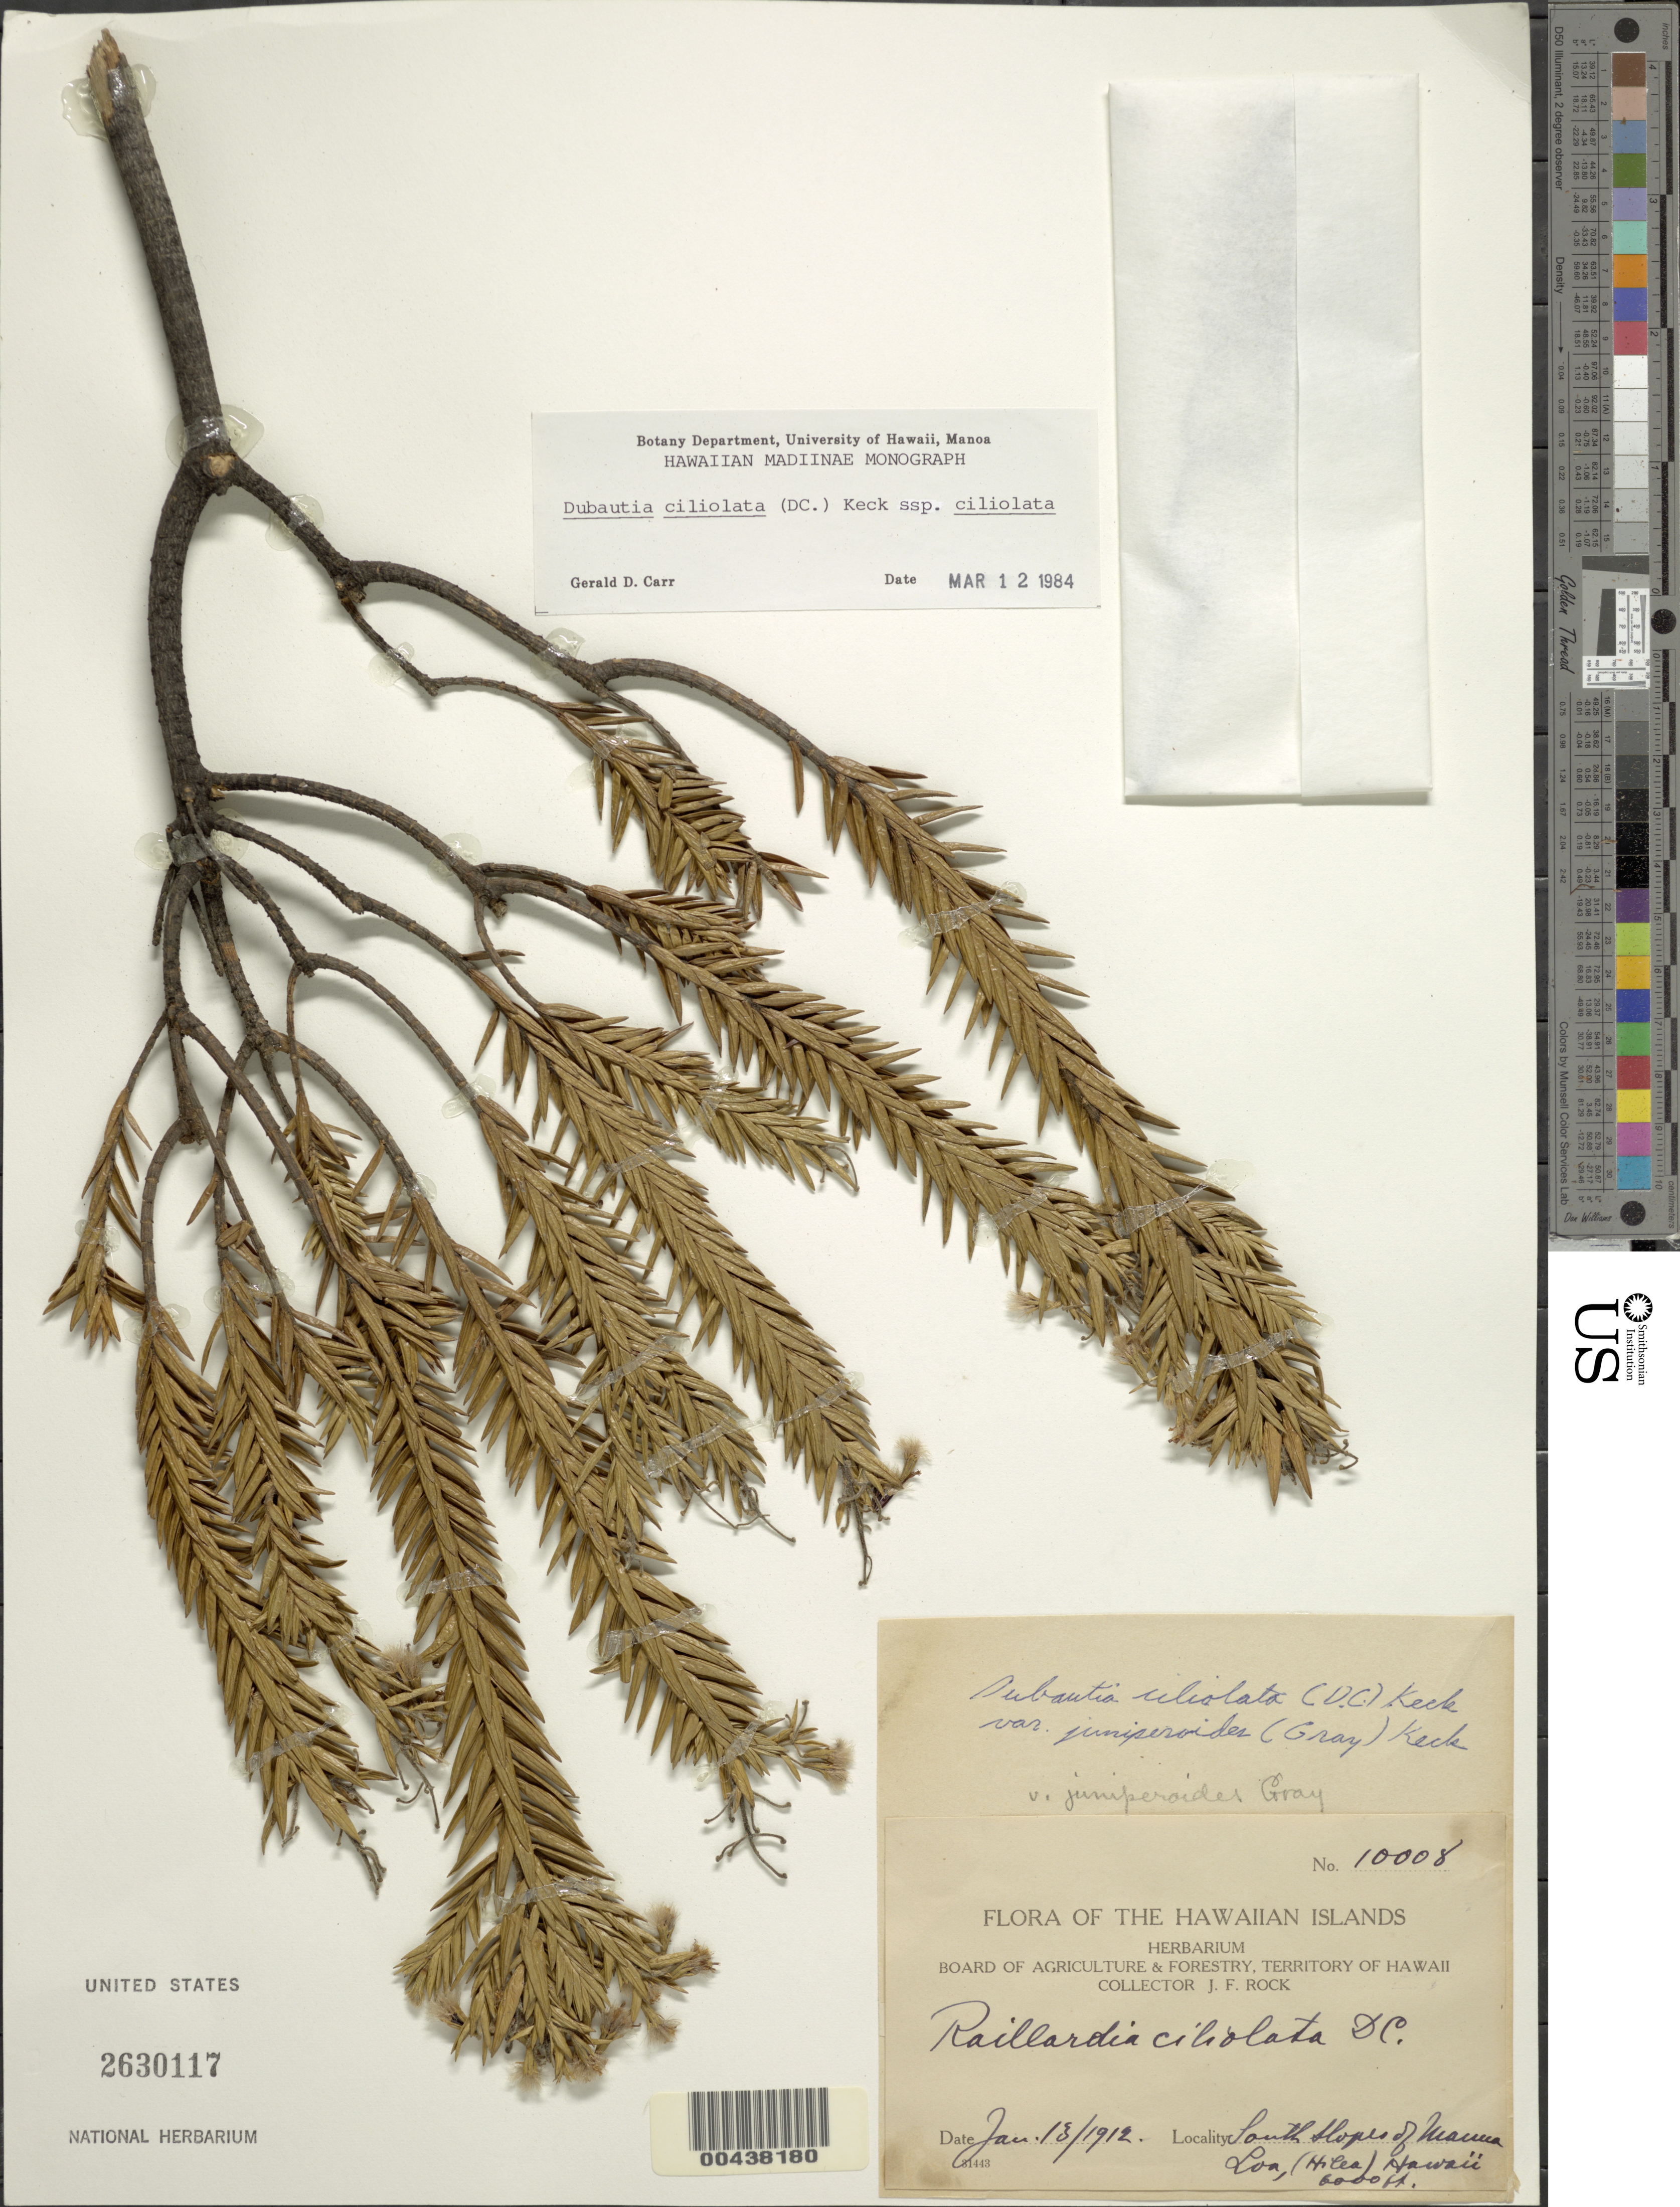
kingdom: Plantae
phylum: Tracheophyta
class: Magnoliopsida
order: Asterales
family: Asteraceae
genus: Dubautia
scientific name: Dubautia ciliolata subsp. ciliolata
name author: (DC.) D.D. Keck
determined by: Carr, G. D.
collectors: J. F. Rock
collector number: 10008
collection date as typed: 13 Jan 1912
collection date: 1912-01-13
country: United States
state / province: Hawaii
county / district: Hawaii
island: Hawaii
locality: South Slopes of Mauna Loa, (Hilea)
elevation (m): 1829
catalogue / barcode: US 2630117